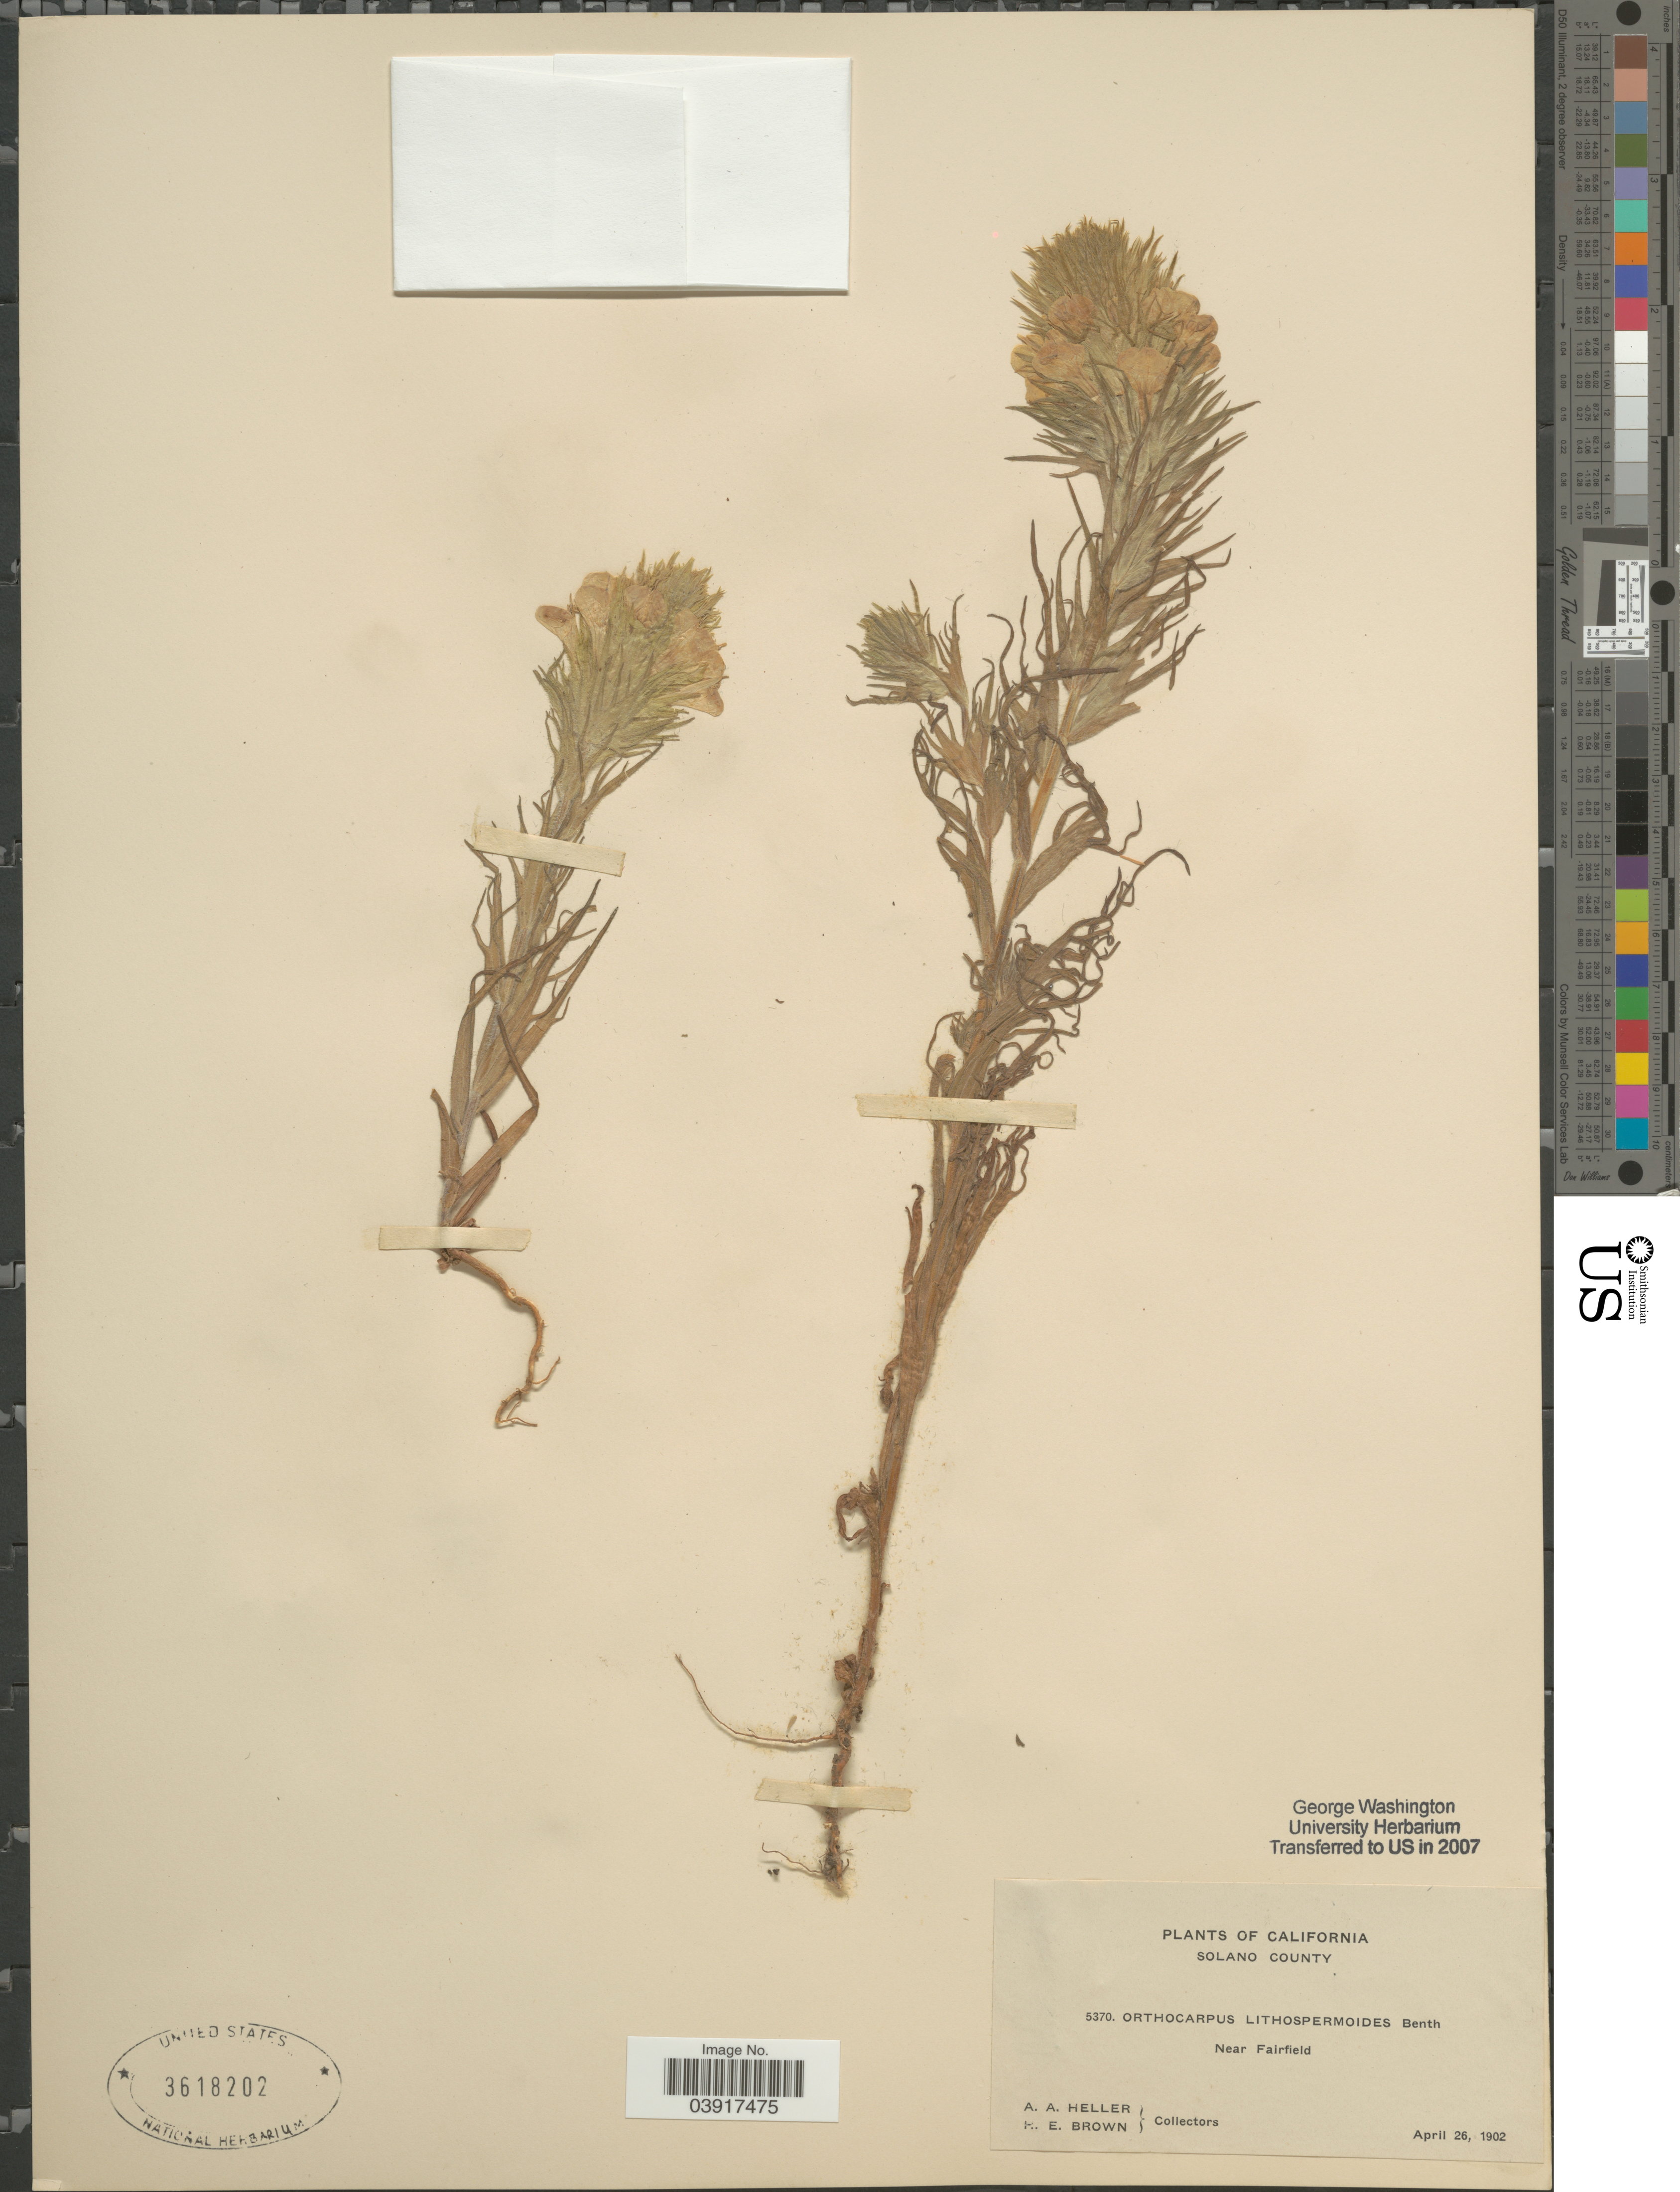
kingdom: Plantae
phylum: Tracheophyta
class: Magnoliopsida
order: Lamiales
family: Orobanchaceae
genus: Orthocarpus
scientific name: Orthocarpus lithospermoides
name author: Benth.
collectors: A. A. Heller & H. E. Brown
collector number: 5370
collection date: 1902-04-26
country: United States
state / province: California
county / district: Solano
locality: Solano County. Near Fairfield.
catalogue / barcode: US 3618202